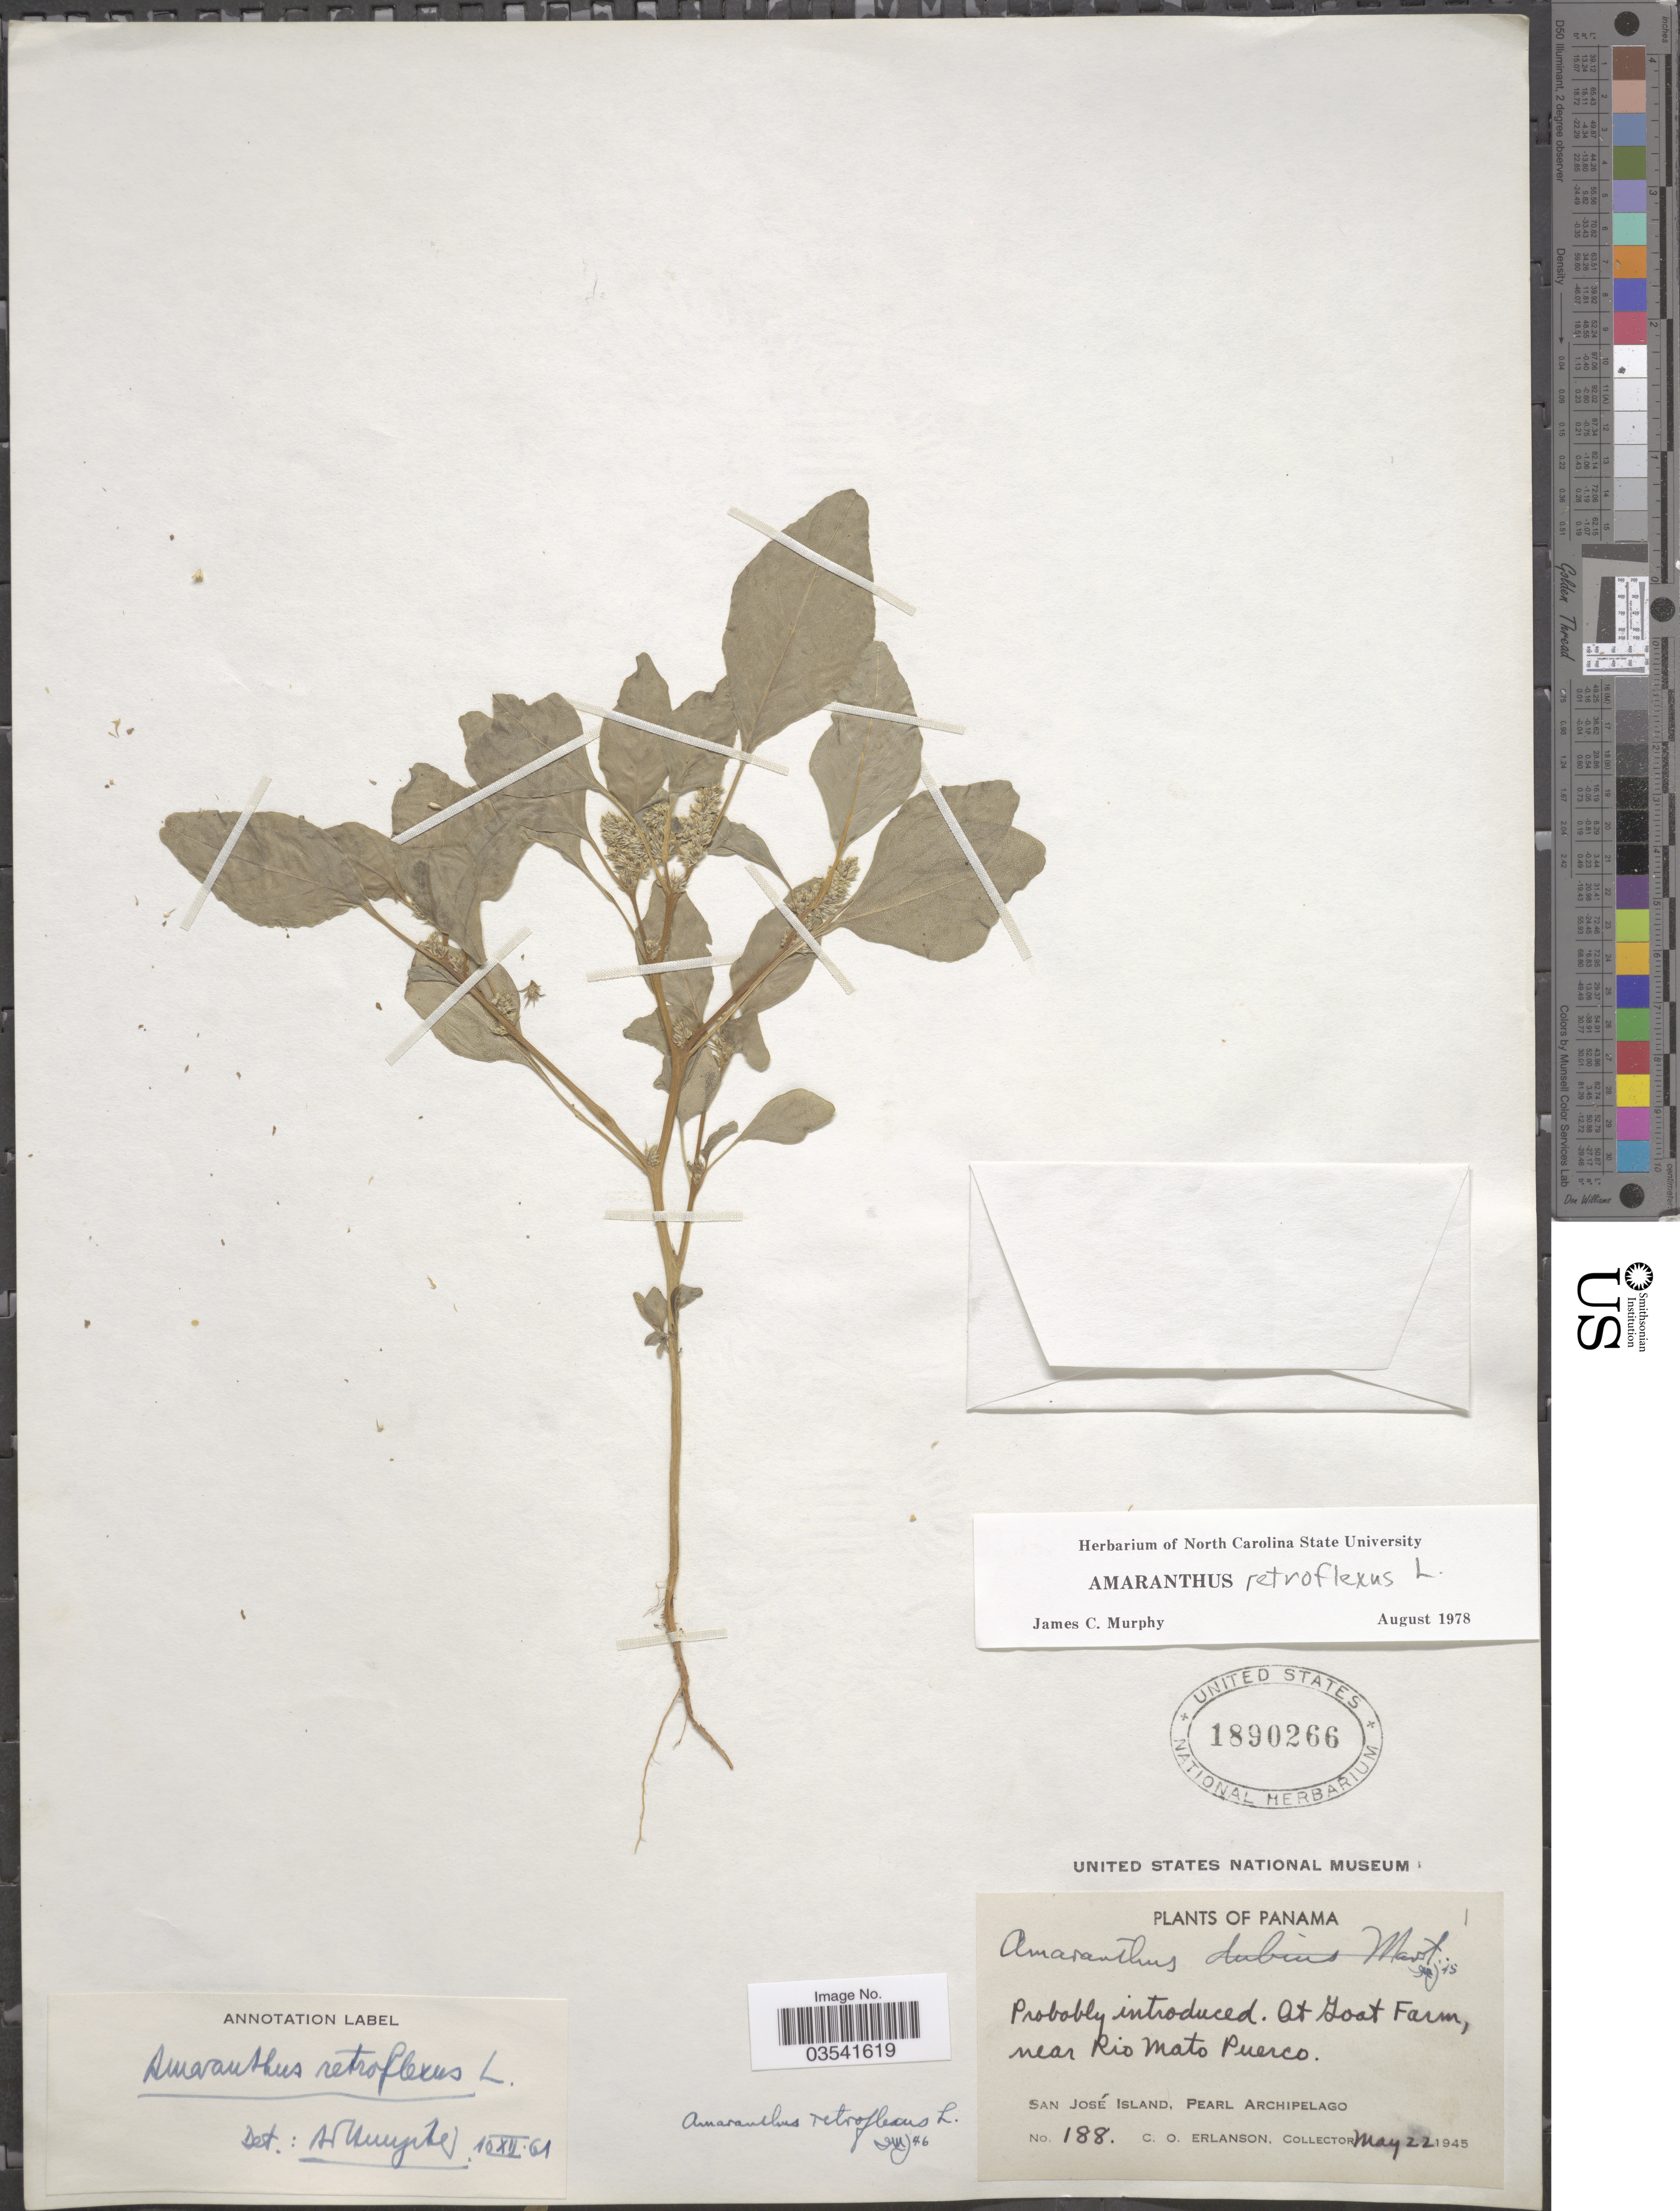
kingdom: Plantae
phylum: Tracheophyta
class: Magnoliopsida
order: Caryophyllales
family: Amaranthaceae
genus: Amaranthus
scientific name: Amaranthus retroflexus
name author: L.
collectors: C. O. Erlanson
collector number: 188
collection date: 1945-05-22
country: Panama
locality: At Goat Farm, near Rio Mato Puerco. San José Island, Pearl Archipelago.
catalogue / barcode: US 1890266